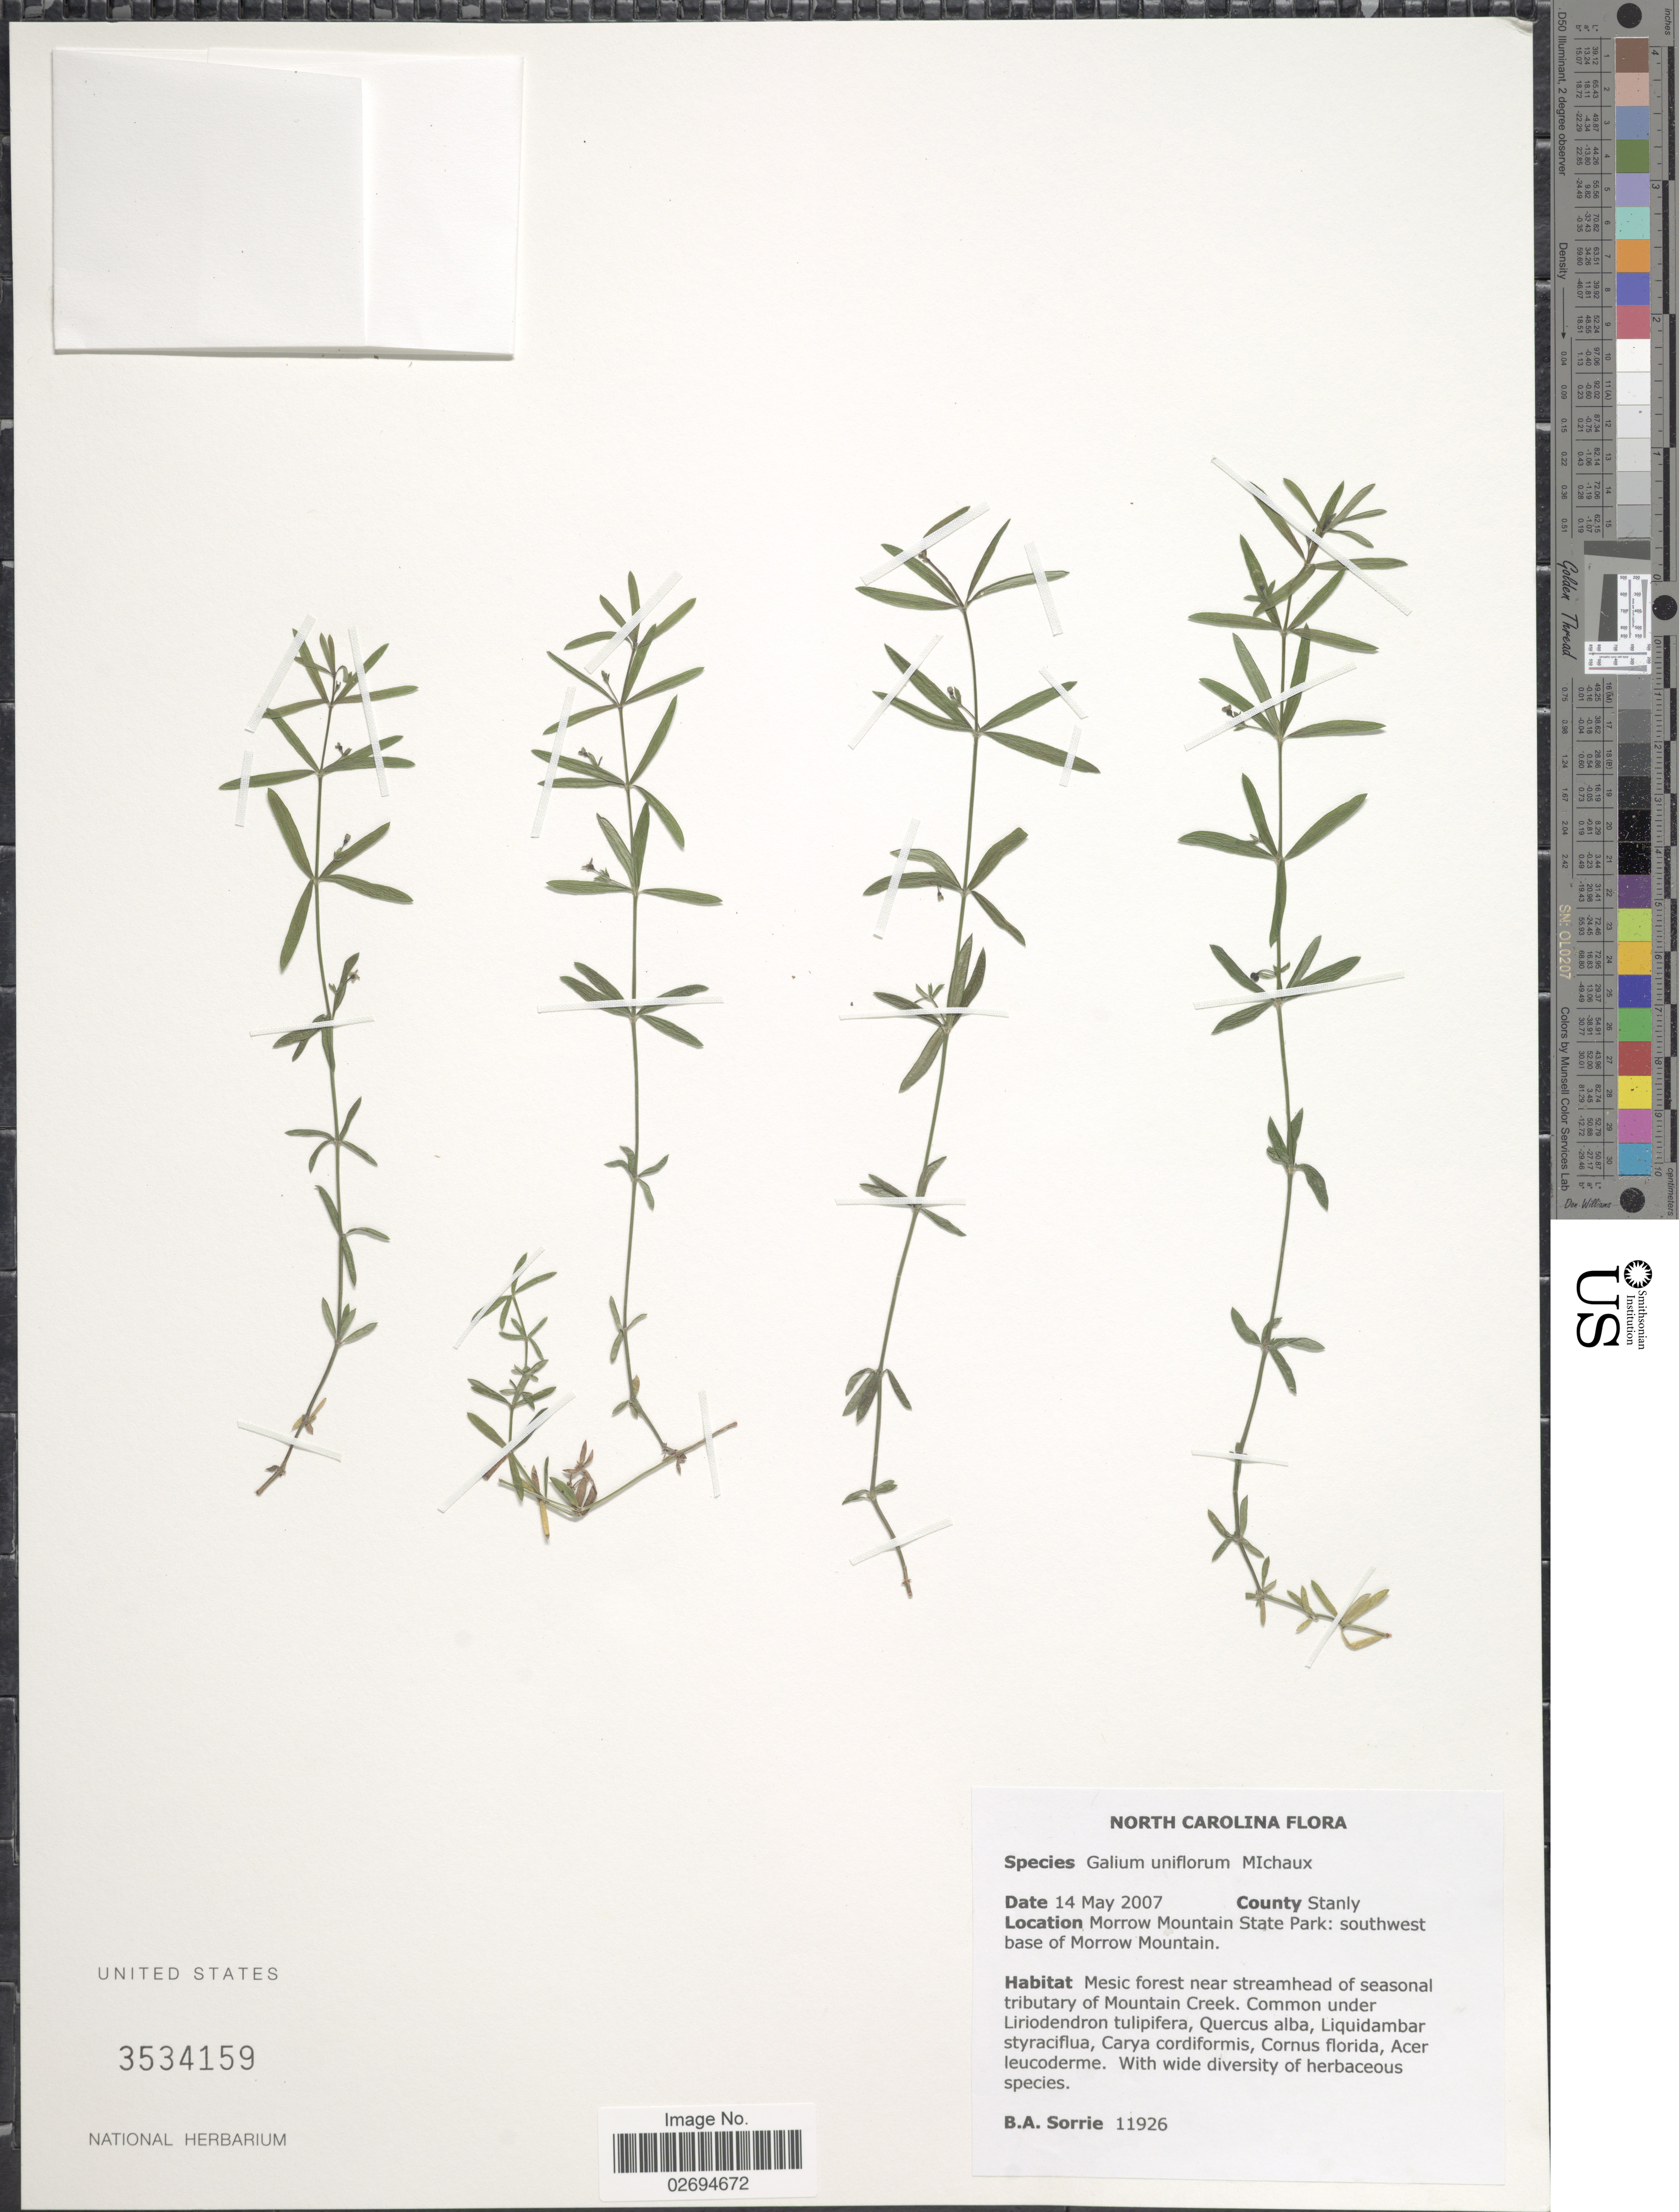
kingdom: Plantae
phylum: Tracheophyta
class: Magnoliopsida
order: Gentianales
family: Rubiaceae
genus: Galium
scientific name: Galium uniflorum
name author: Michx.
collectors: B. Sorrie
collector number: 11926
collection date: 2007-05-14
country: United States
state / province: North Carolina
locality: County: Stanly, Morrow Mountain State Park: southwest base of Morrow Mountain, Mesic forest near streamhead of seasonal tributary of Mountain Creek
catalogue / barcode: US 3534159